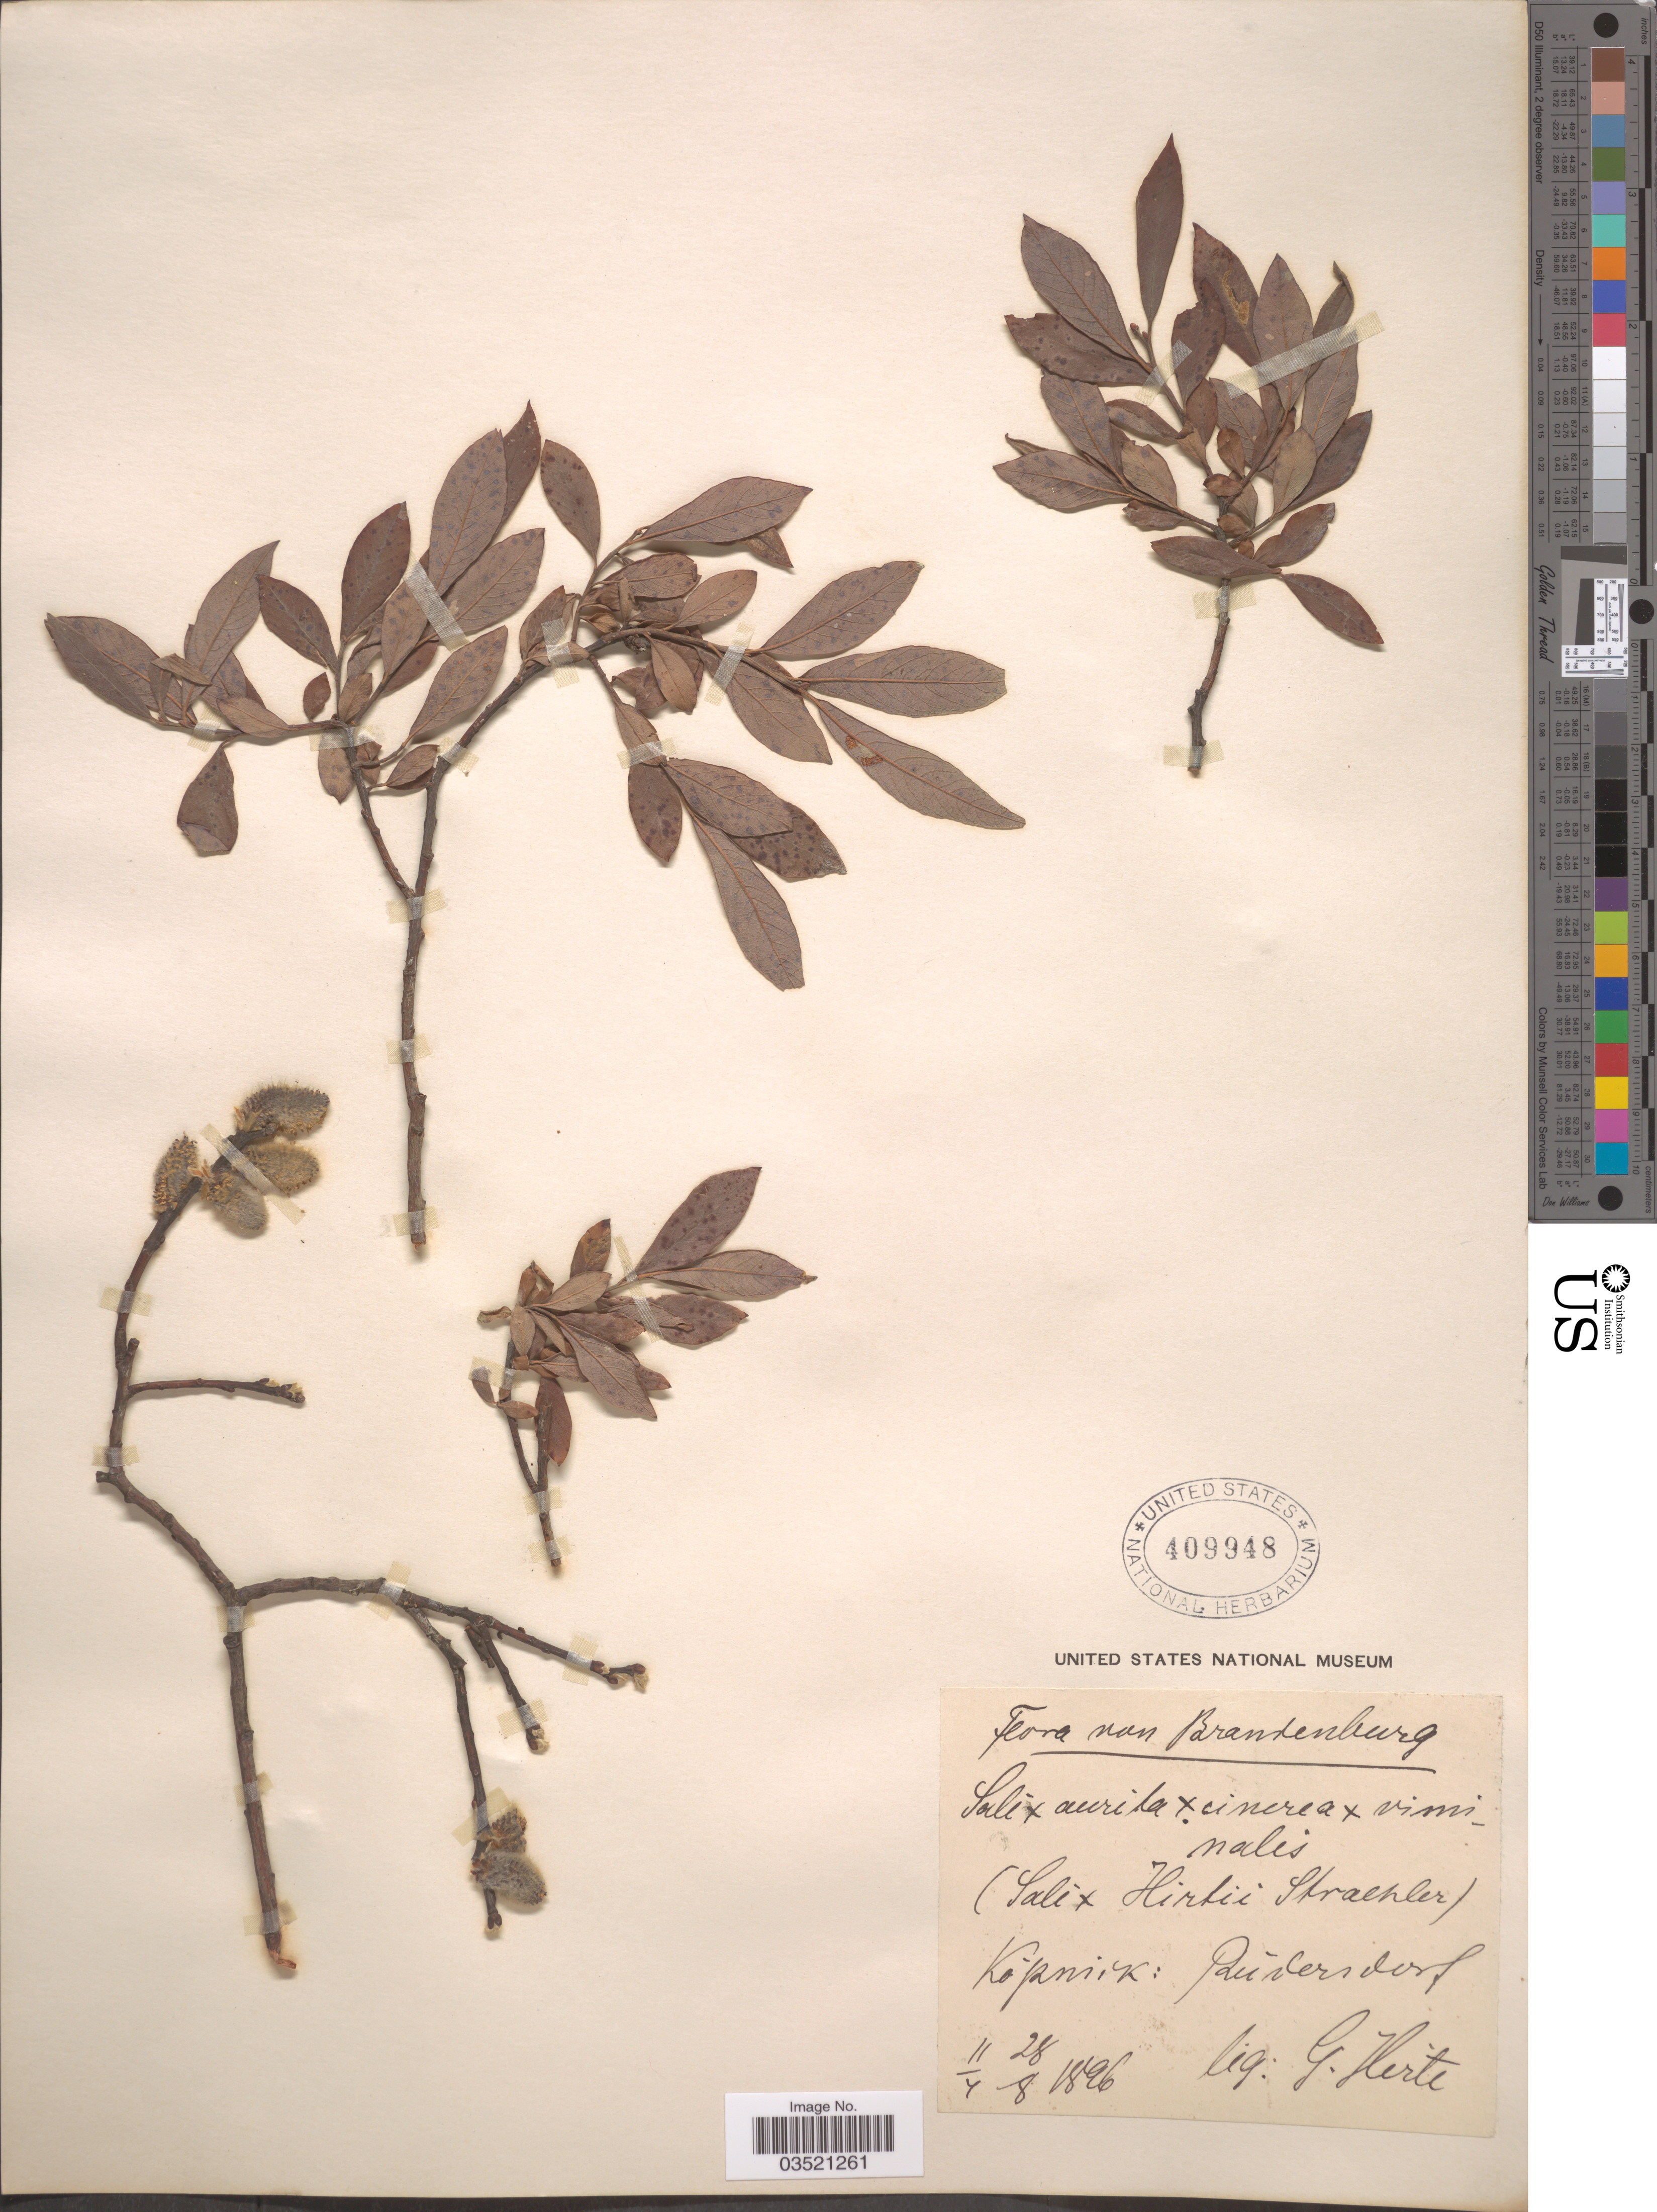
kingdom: Plantae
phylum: Tracheophyta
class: Magnoliopsida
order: Malpighiales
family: Salicaceae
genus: Salix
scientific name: Salix hirtii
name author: Straehler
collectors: G. Herte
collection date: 1896-04-11/1896-08-28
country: Germany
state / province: Brandenburg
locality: Kópmik: Rüdersdorf.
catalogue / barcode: US 409948